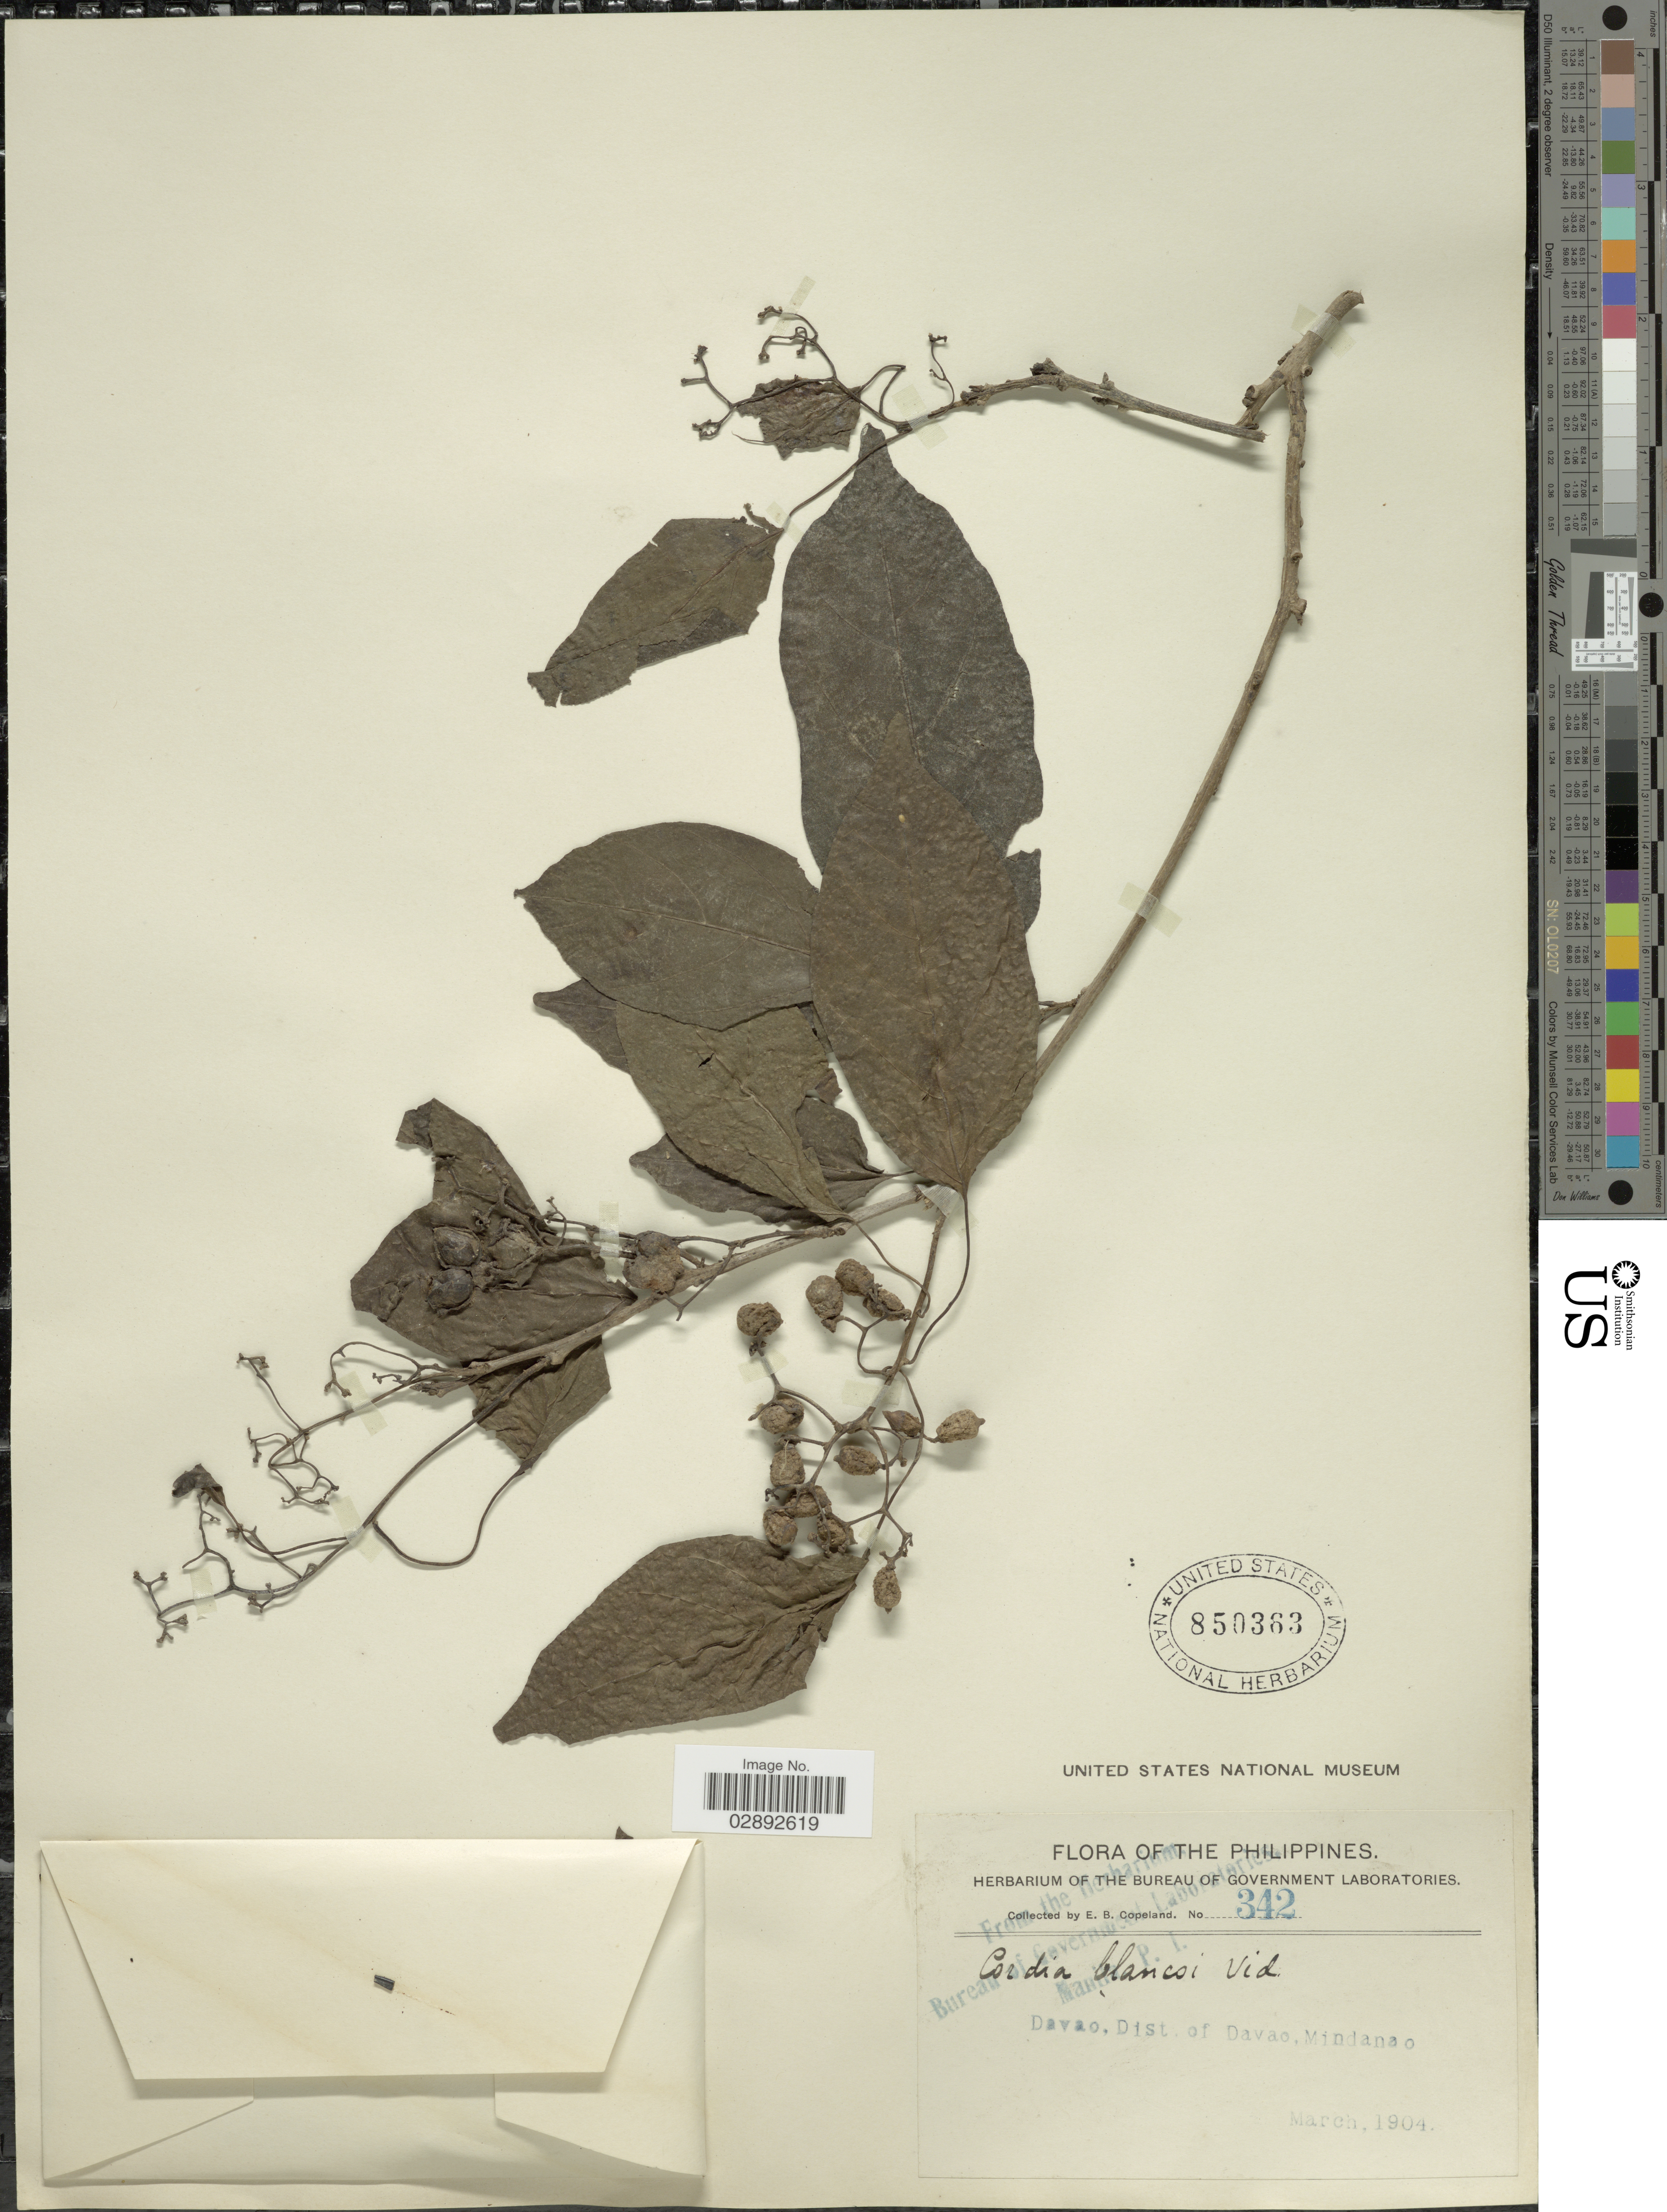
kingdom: Plantae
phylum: Tracheophyta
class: Magnoliopsida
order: Boraginales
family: Cordiaceae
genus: Cordia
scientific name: Cordia dichotoma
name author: G. Forst.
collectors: E. B. Copeland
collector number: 342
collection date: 1904-03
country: Philippines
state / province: Davao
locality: Dist. of Davao, Mindanao.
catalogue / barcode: US 850363